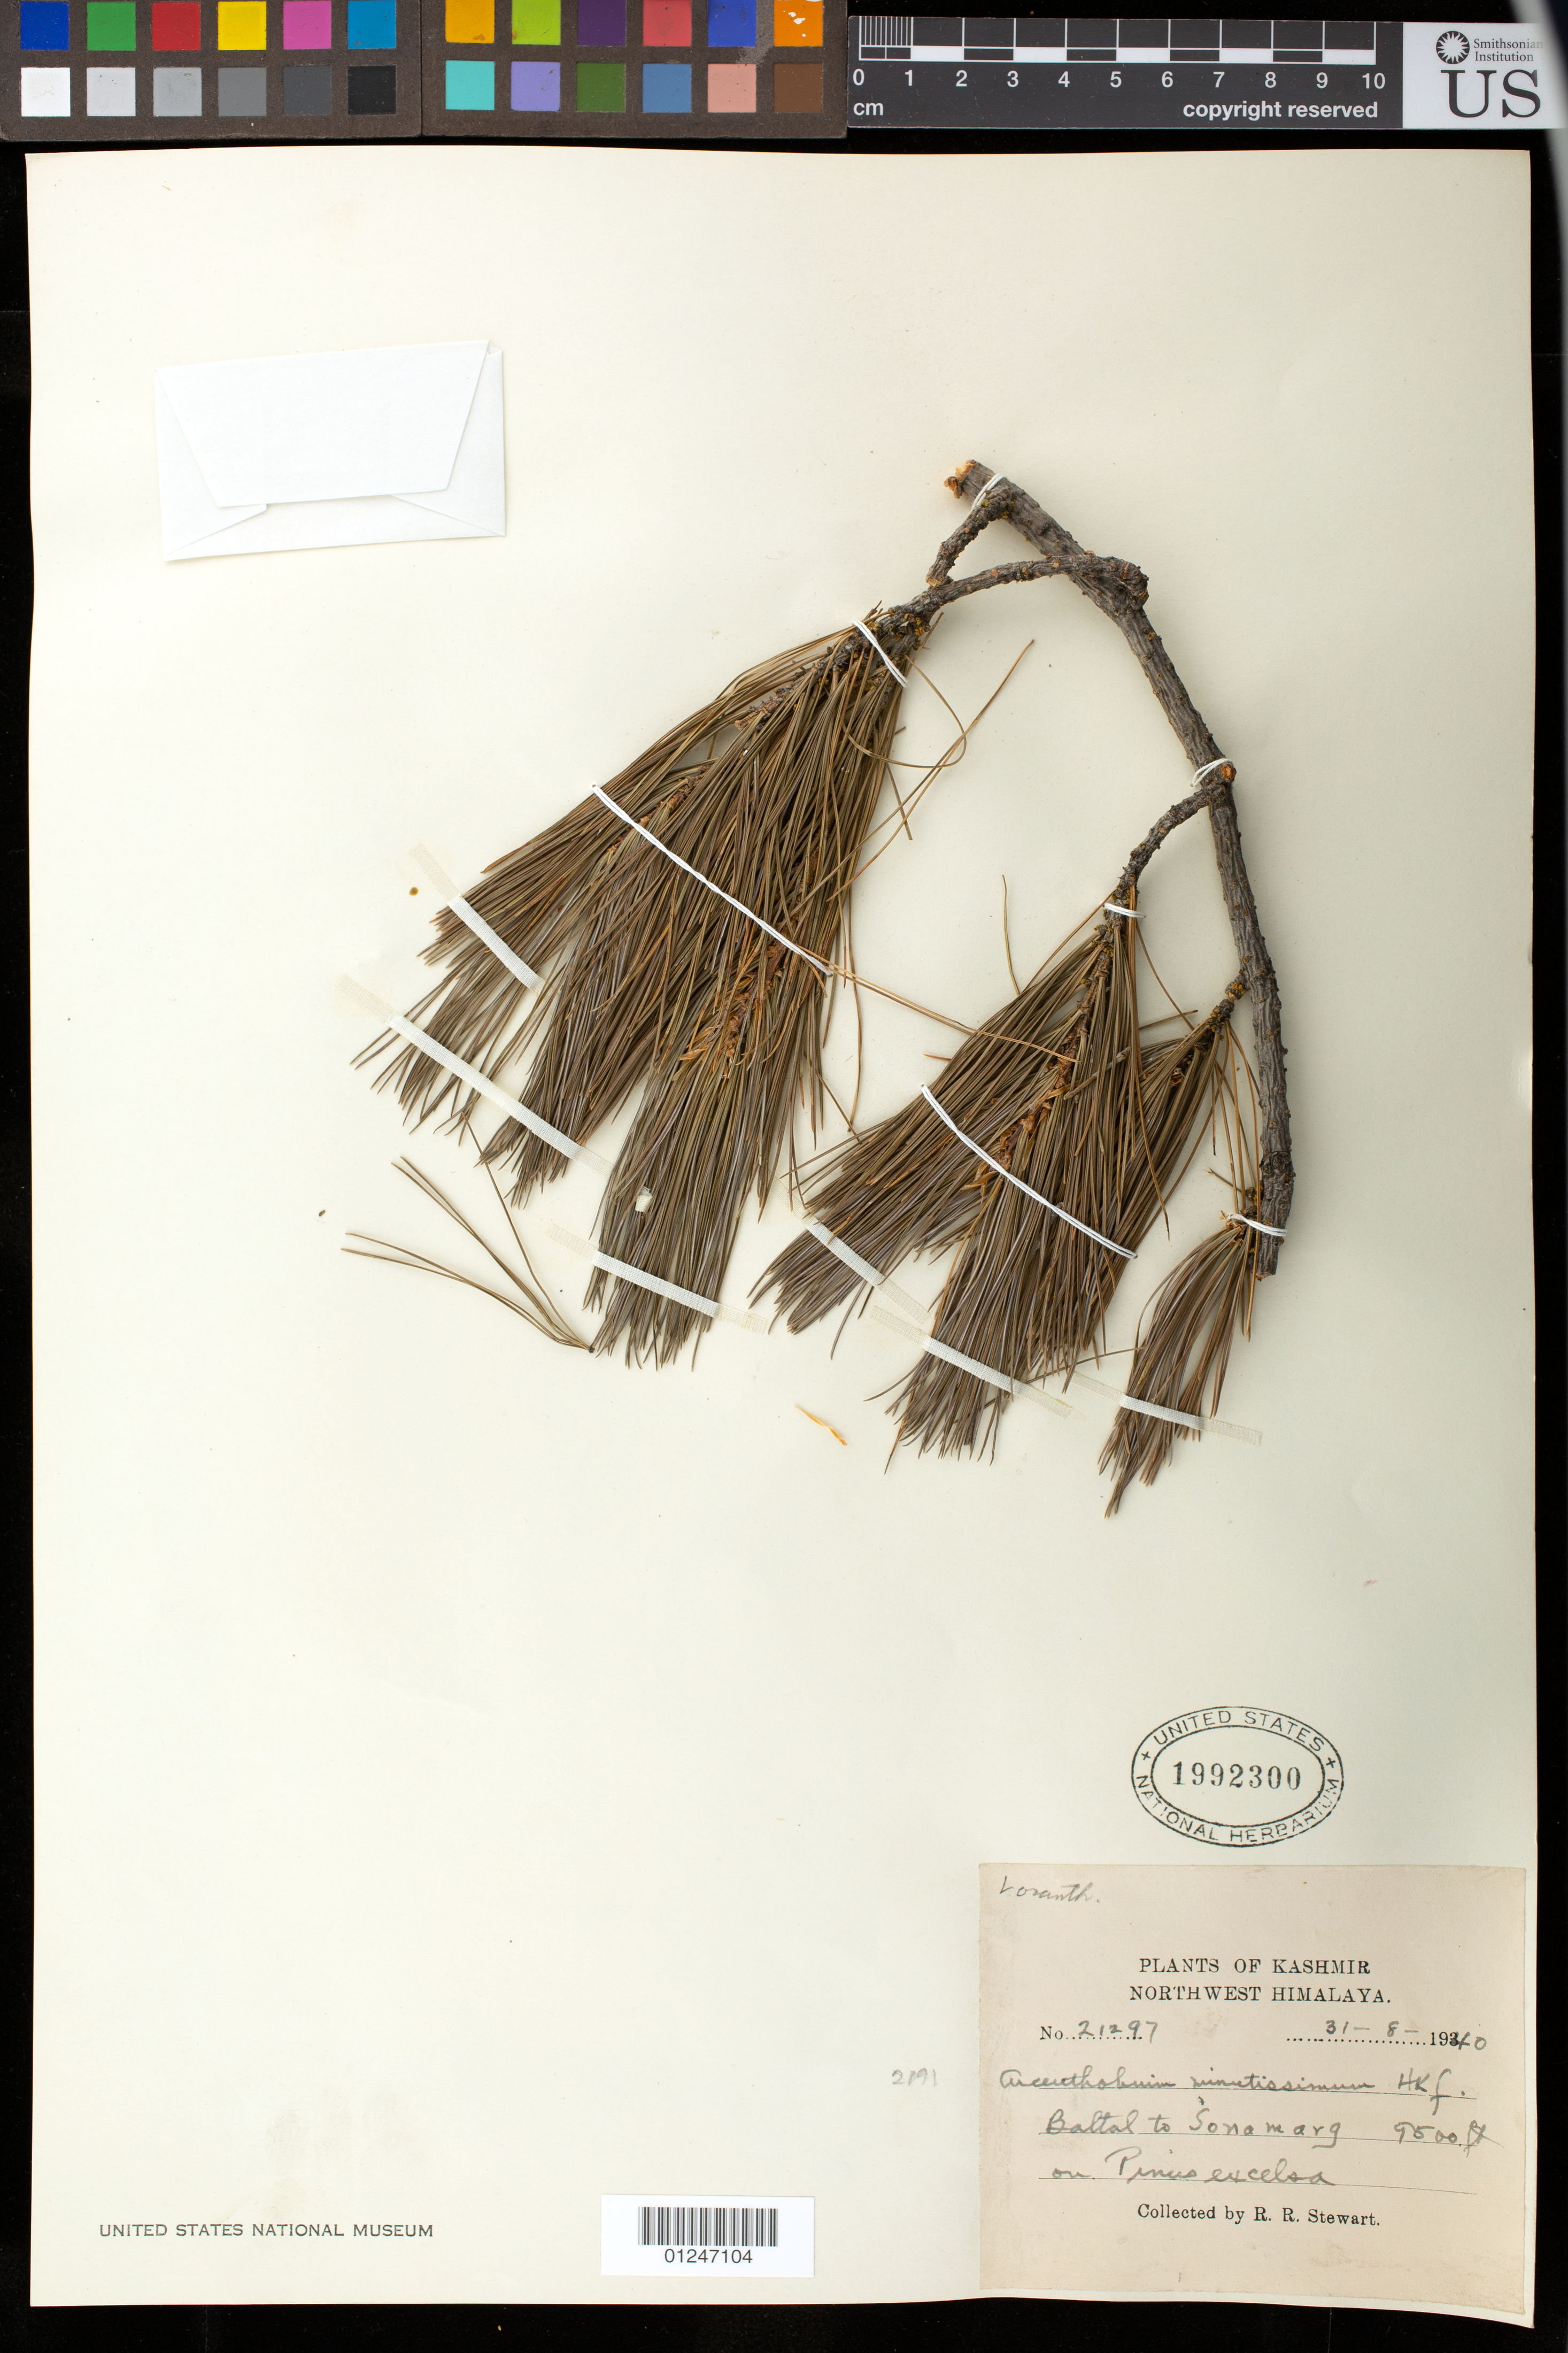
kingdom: Plantae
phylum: Tracheophyta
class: Magnoliopsida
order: Santalales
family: Viscaceae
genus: Arceuthobium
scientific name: Arceuthobium minutissimum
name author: Hook. f.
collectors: R. R. Stewart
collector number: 21297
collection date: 1940-08-31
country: India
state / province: Jammu and Kashmir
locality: Baltal to Sonamarg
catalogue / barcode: US 1992300